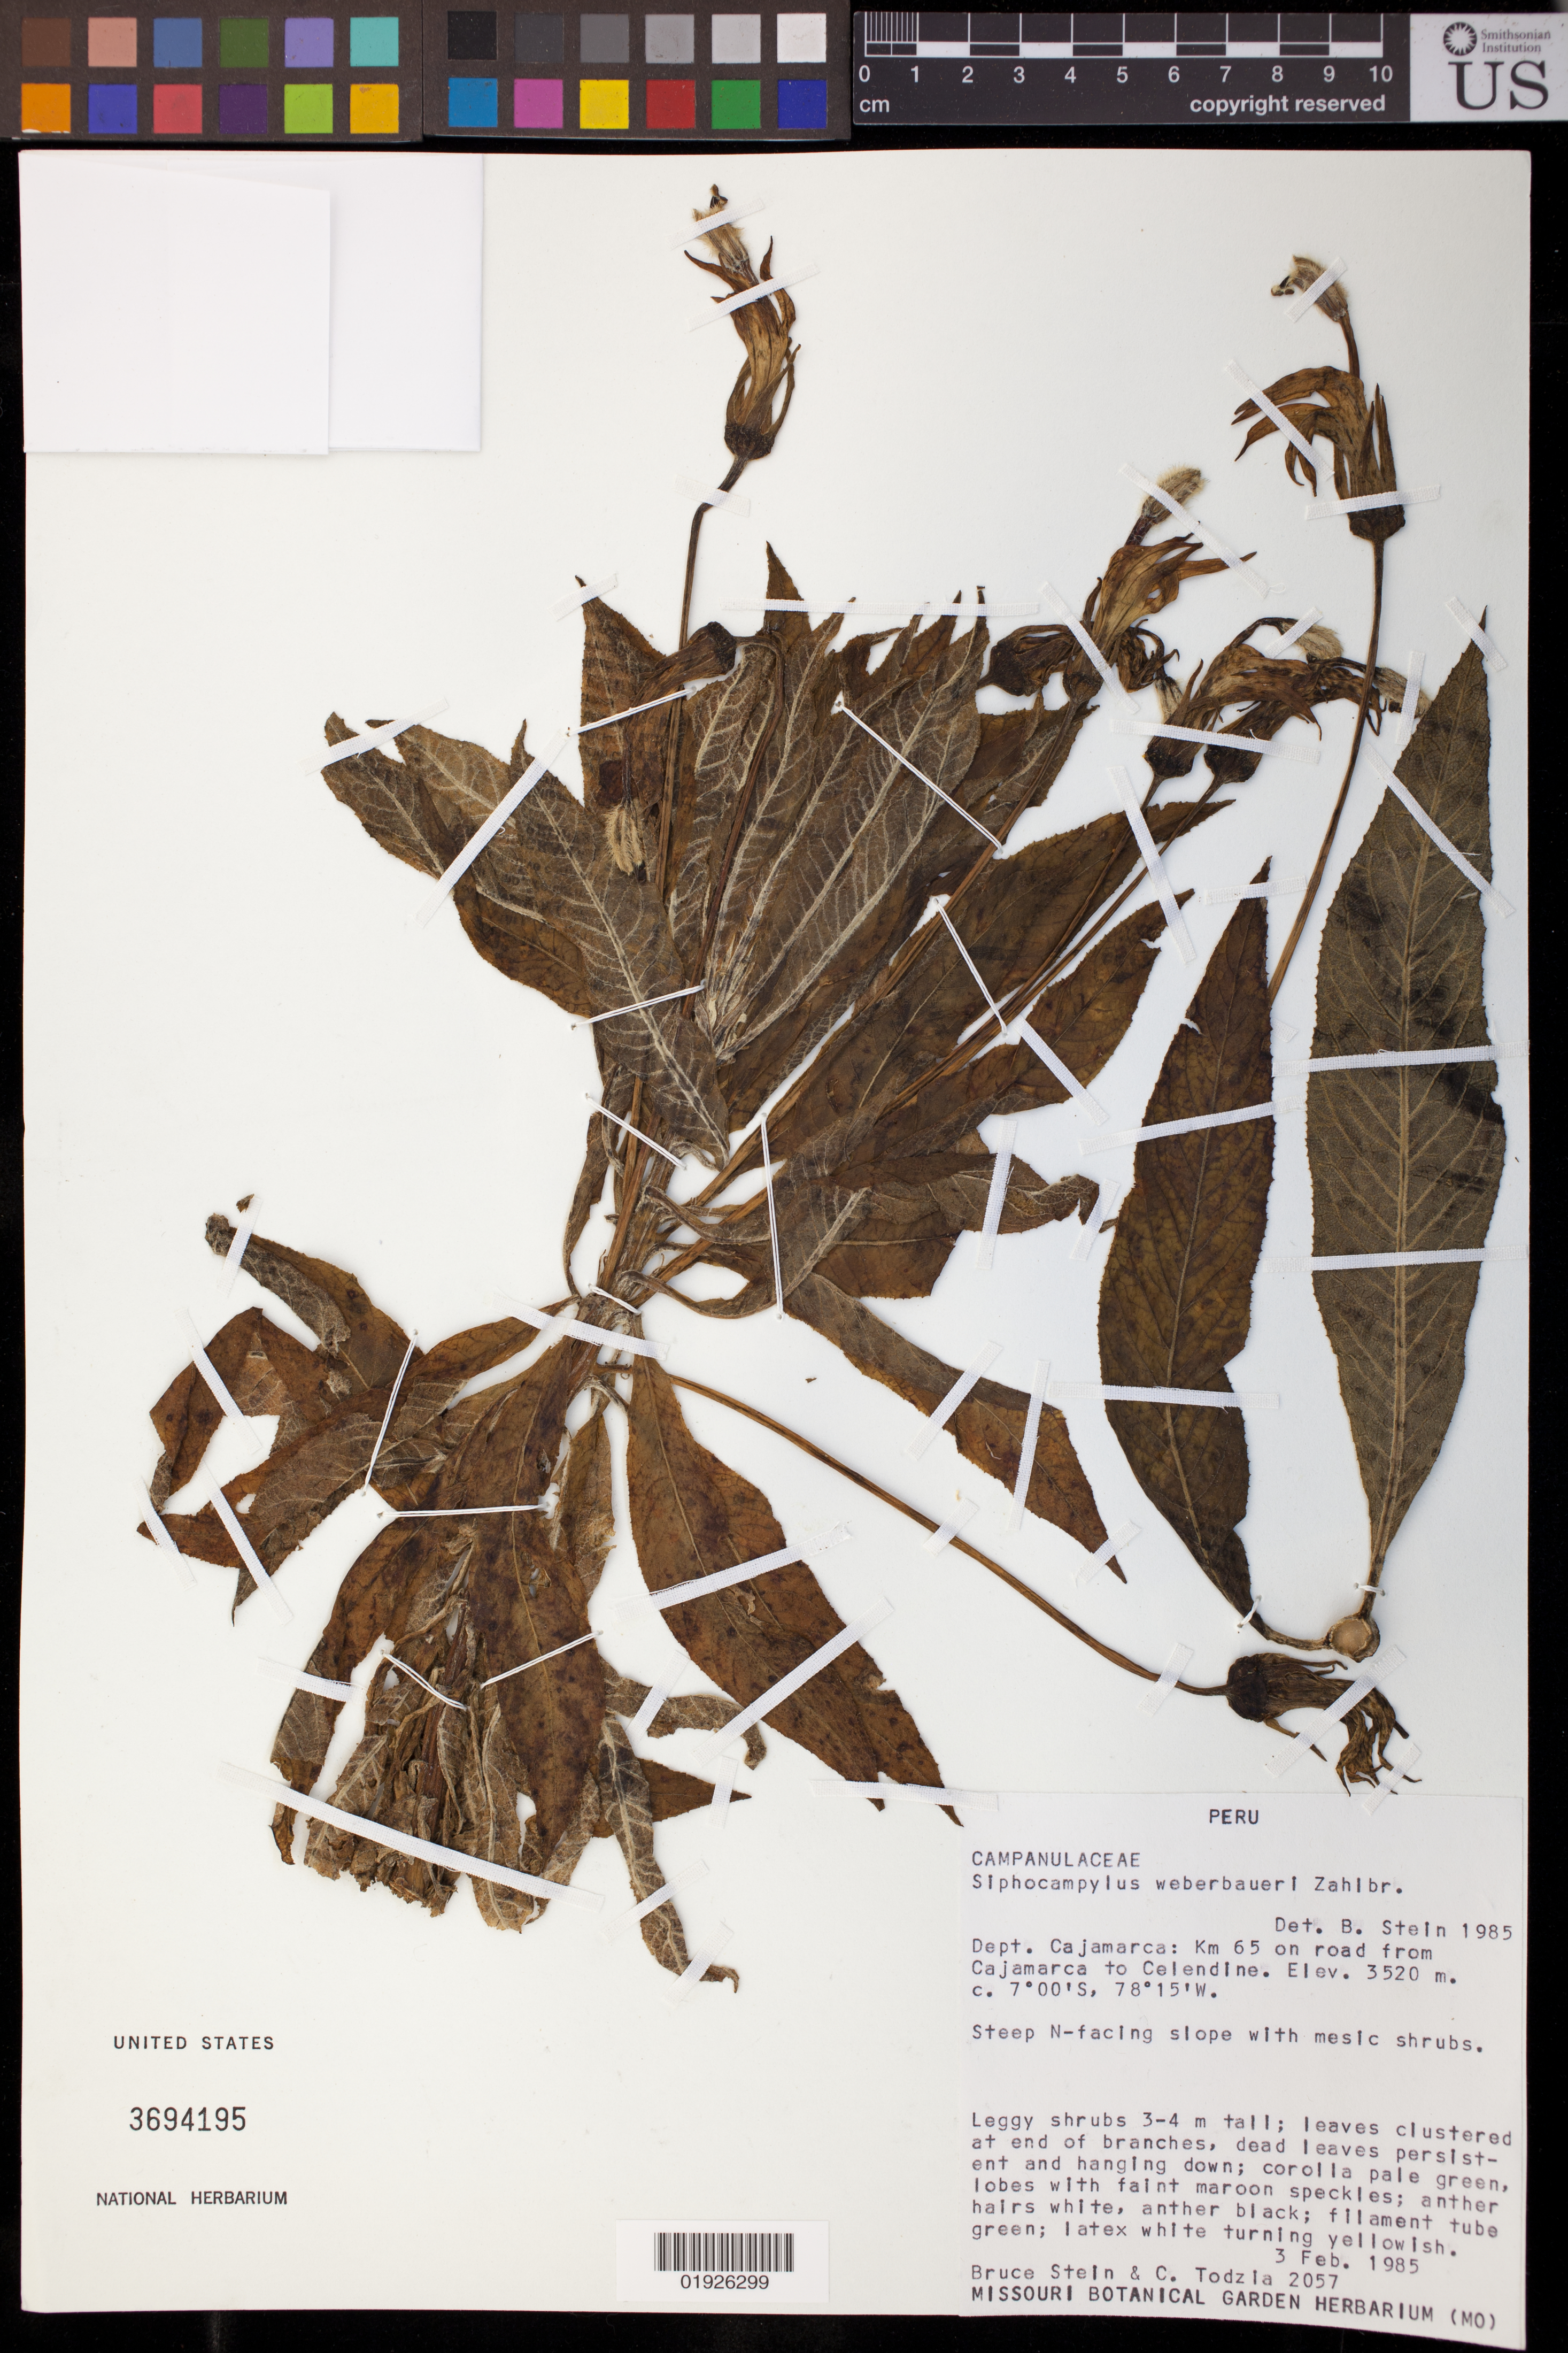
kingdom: Plantae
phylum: Tracheophyta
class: Magnoliopsida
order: Asterales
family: Campanulaceae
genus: Siphocampylus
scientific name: Siphocampylus weberbaueri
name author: Zahlbr.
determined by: Stein, B. A., Senior Director, Climate Adaptation and Resilience, National Wildlife Federation (UNITED STATES)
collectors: B. A. Stein & C. A. Todzia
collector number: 2057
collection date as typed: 3 Feb. 1985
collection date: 1985-02-03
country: Peru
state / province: Cajamarca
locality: Km 65 on road from Cajamarca to Celendine.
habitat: Steep N-facing slope with mesic shrubs.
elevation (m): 3520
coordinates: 7 00 S, 78 15 W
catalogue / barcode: US 3694195